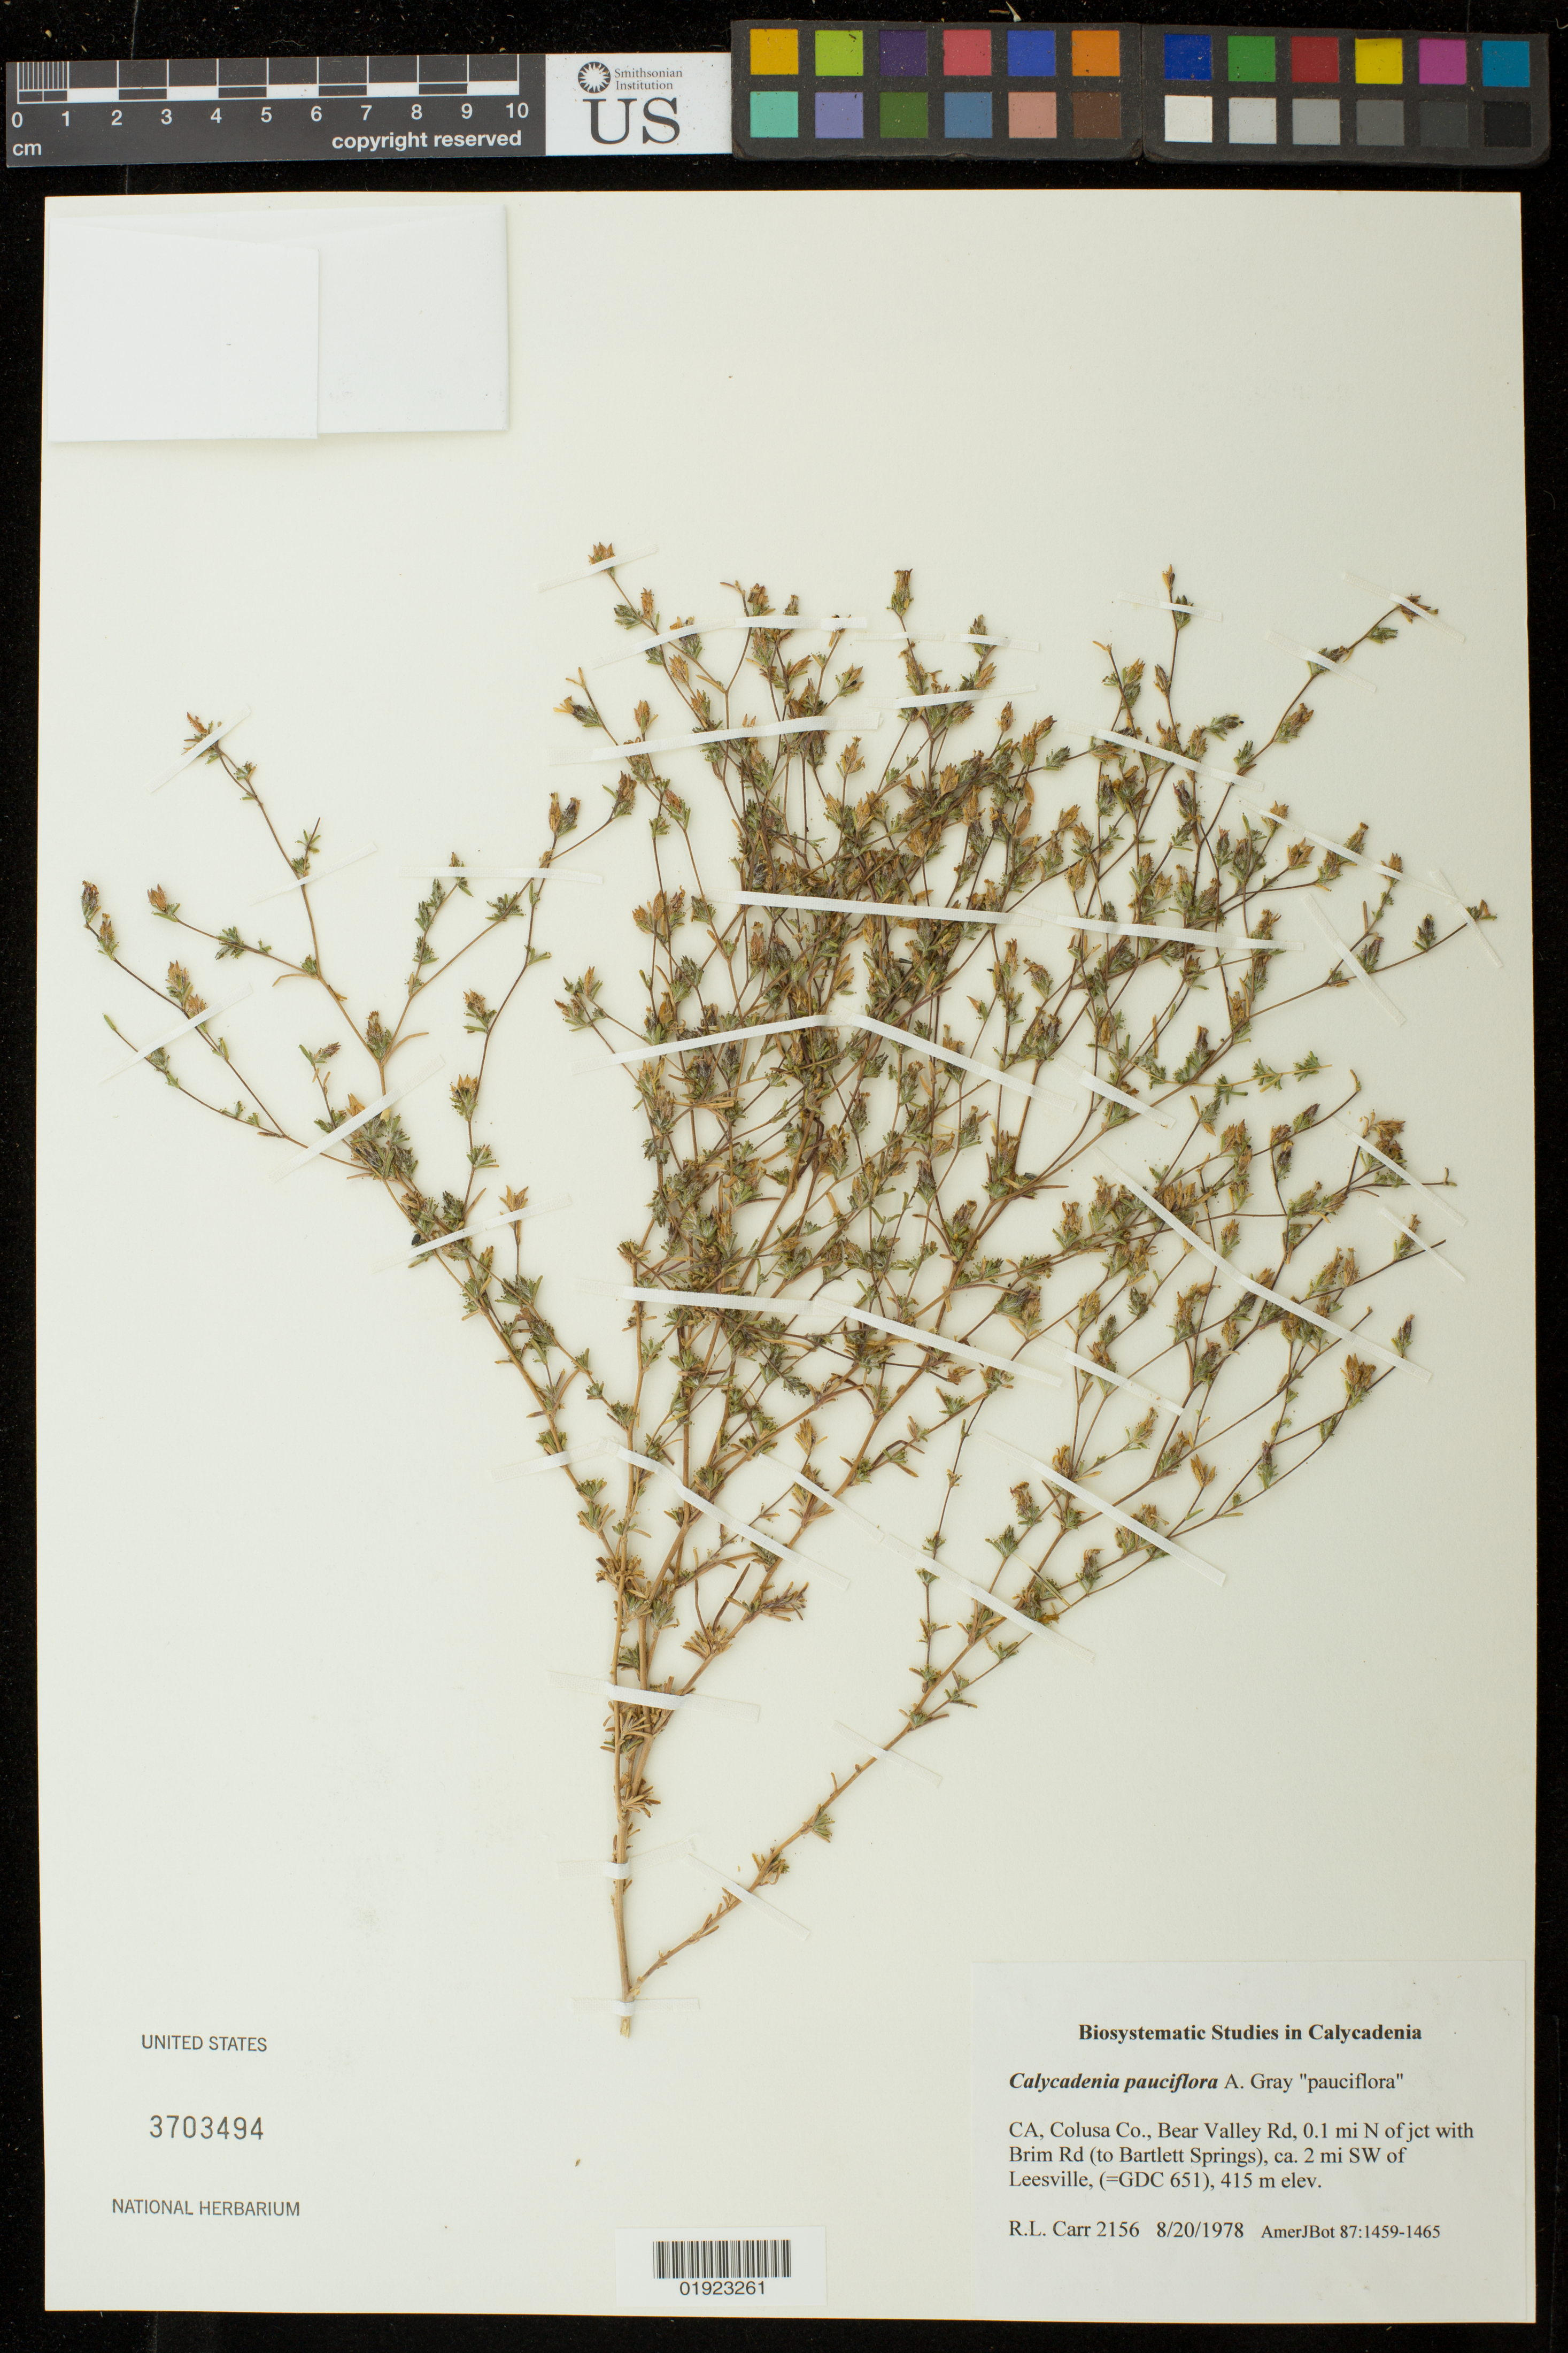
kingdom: Plantae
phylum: Tracheophyta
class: Magnoliopsida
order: Asterales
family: Asteraceae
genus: Calycadenia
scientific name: Calycadenia pauciflora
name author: A. Gray in Emory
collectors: R. Carr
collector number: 2156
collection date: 1978-08-20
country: United States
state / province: California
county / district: Colusa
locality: Bear Valley Rd, 0.1 mi N of jct with Brim Rd (to Bartlett Springs), ca 2 mi SW of Leesville.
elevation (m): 415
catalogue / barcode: US 3703494